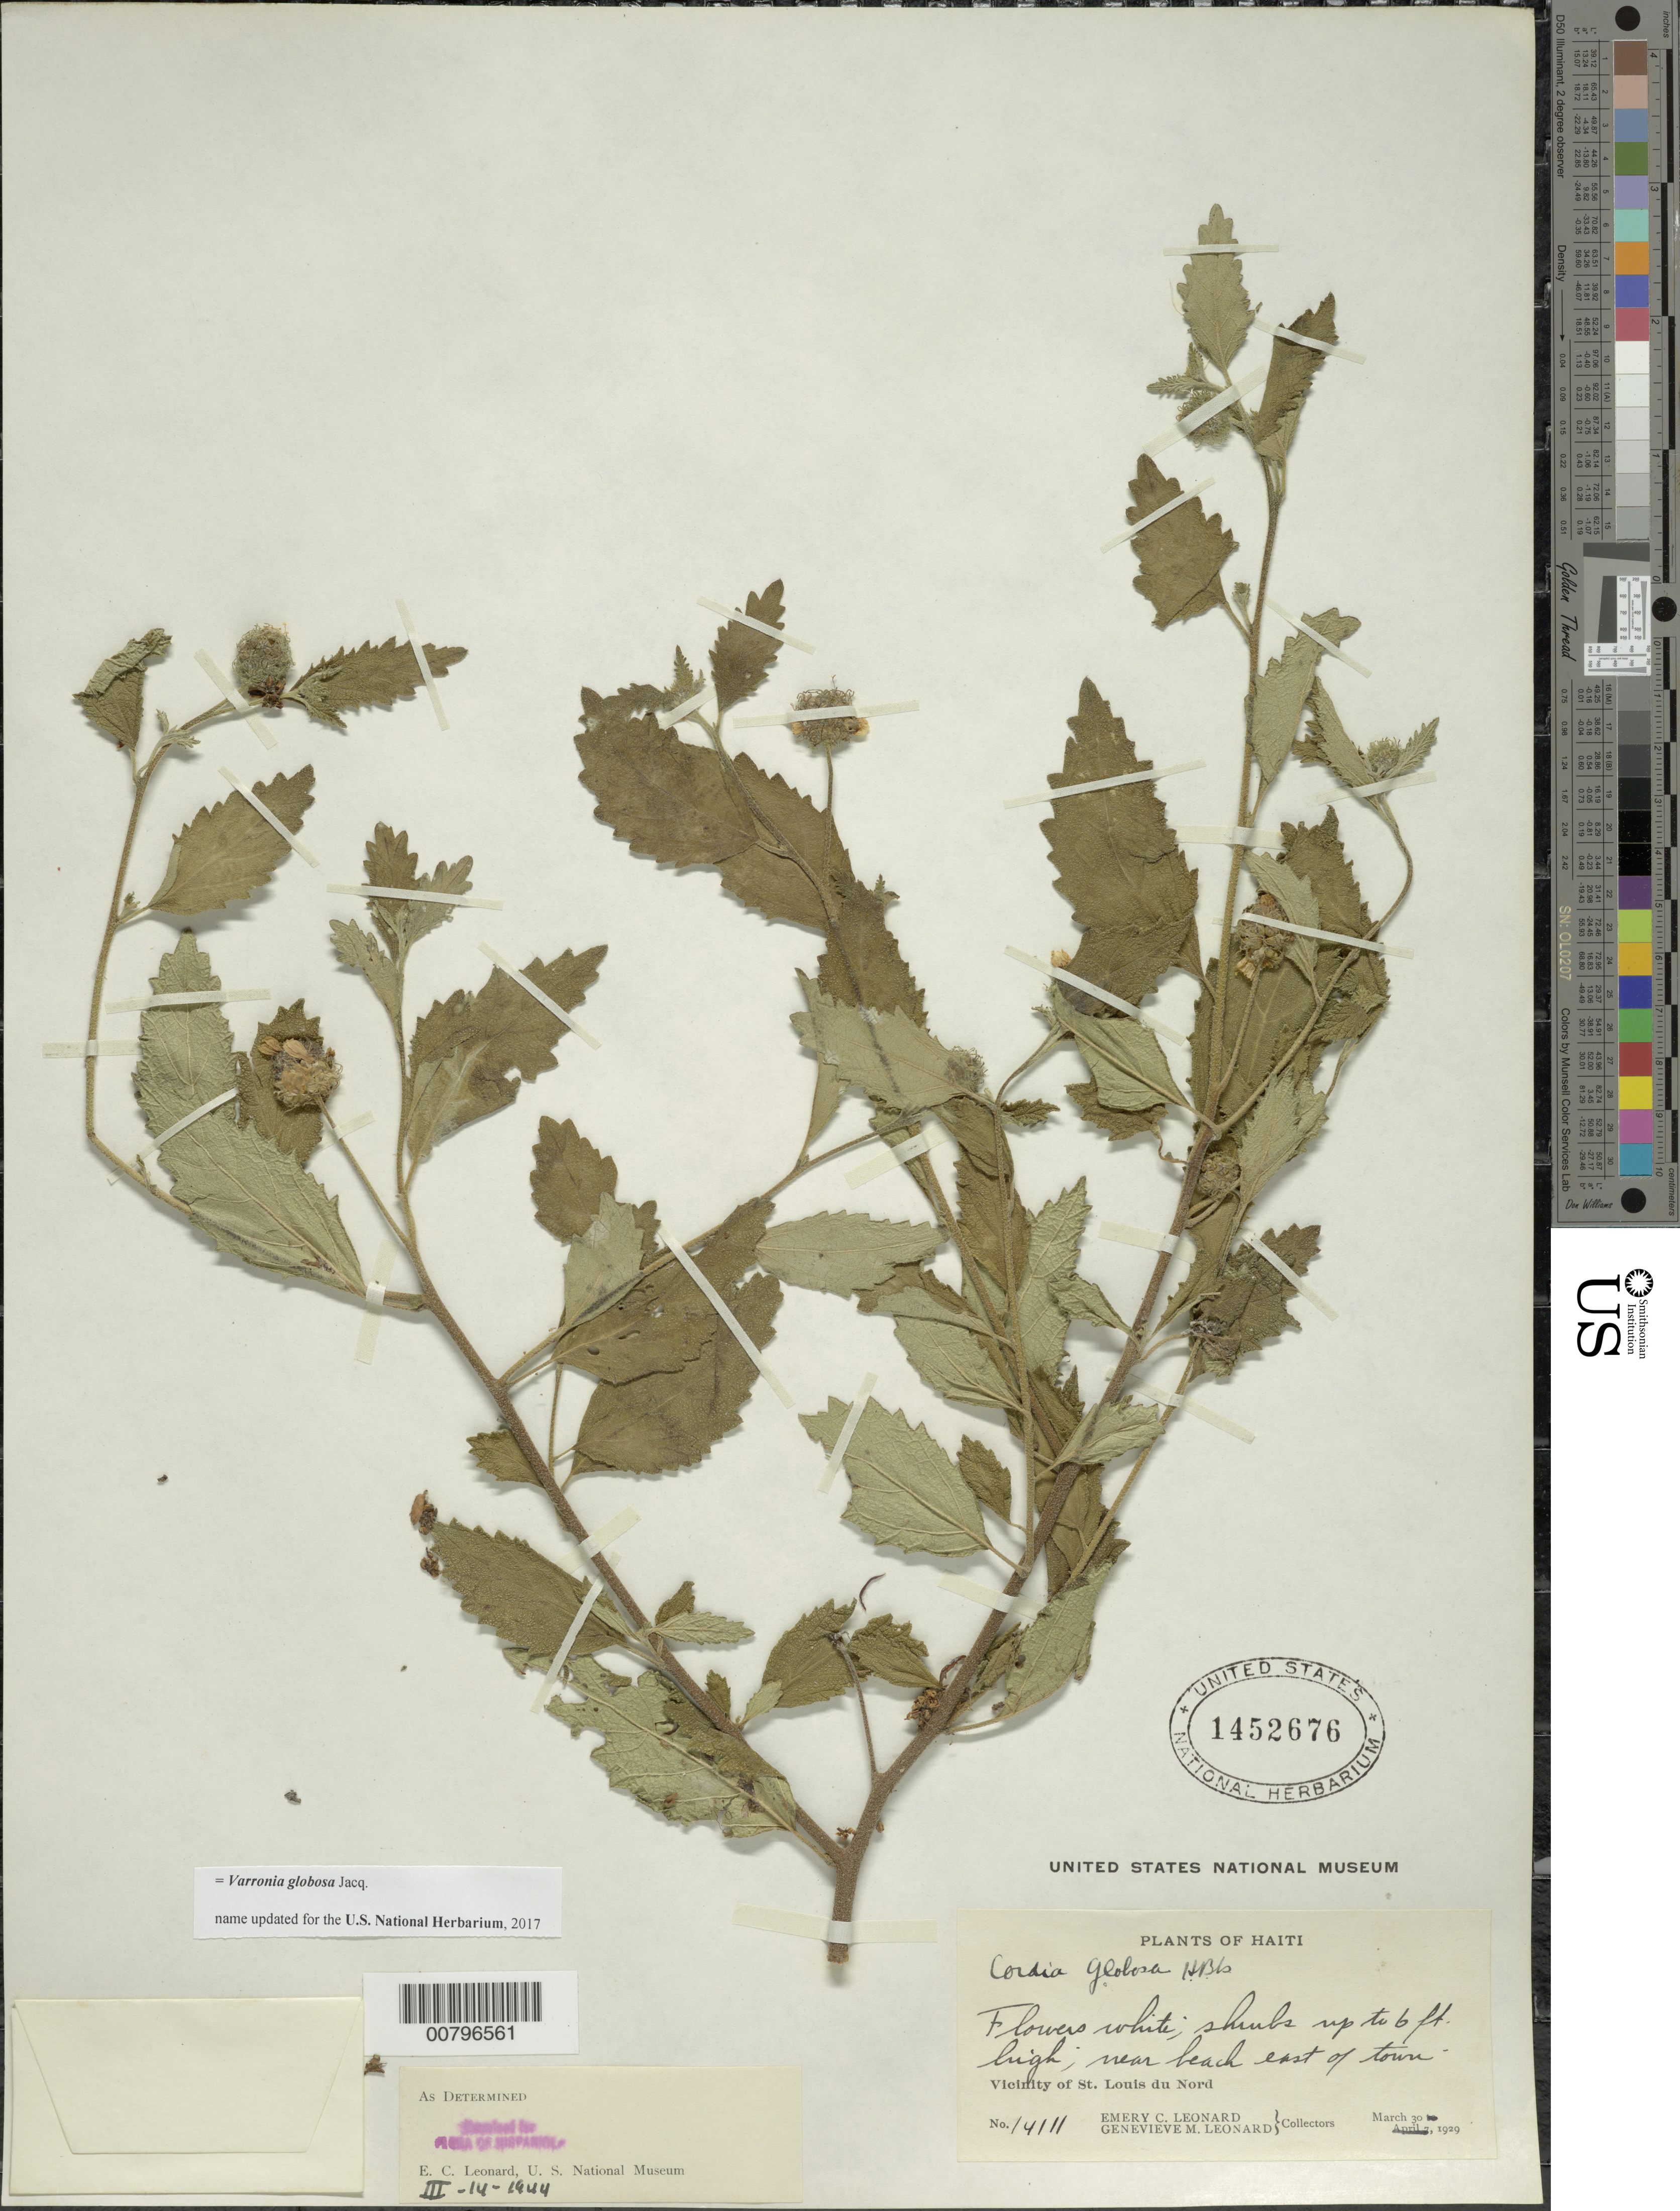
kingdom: Plantae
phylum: Tracheophyta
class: Magnoliopsida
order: Boraginales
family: Cordiaceae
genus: Cordia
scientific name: Cordia globosa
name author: (Jacq.) Kunth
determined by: Leonard, Emery C., (US)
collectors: E. C. Leonard & G. M. Leonard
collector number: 14111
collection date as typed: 30 Mar 1929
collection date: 1929-03-30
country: Haiti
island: Hispaniola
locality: Vicinity of St. Louis du Nord, east of town.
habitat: Near beach.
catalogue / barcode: US 1452676